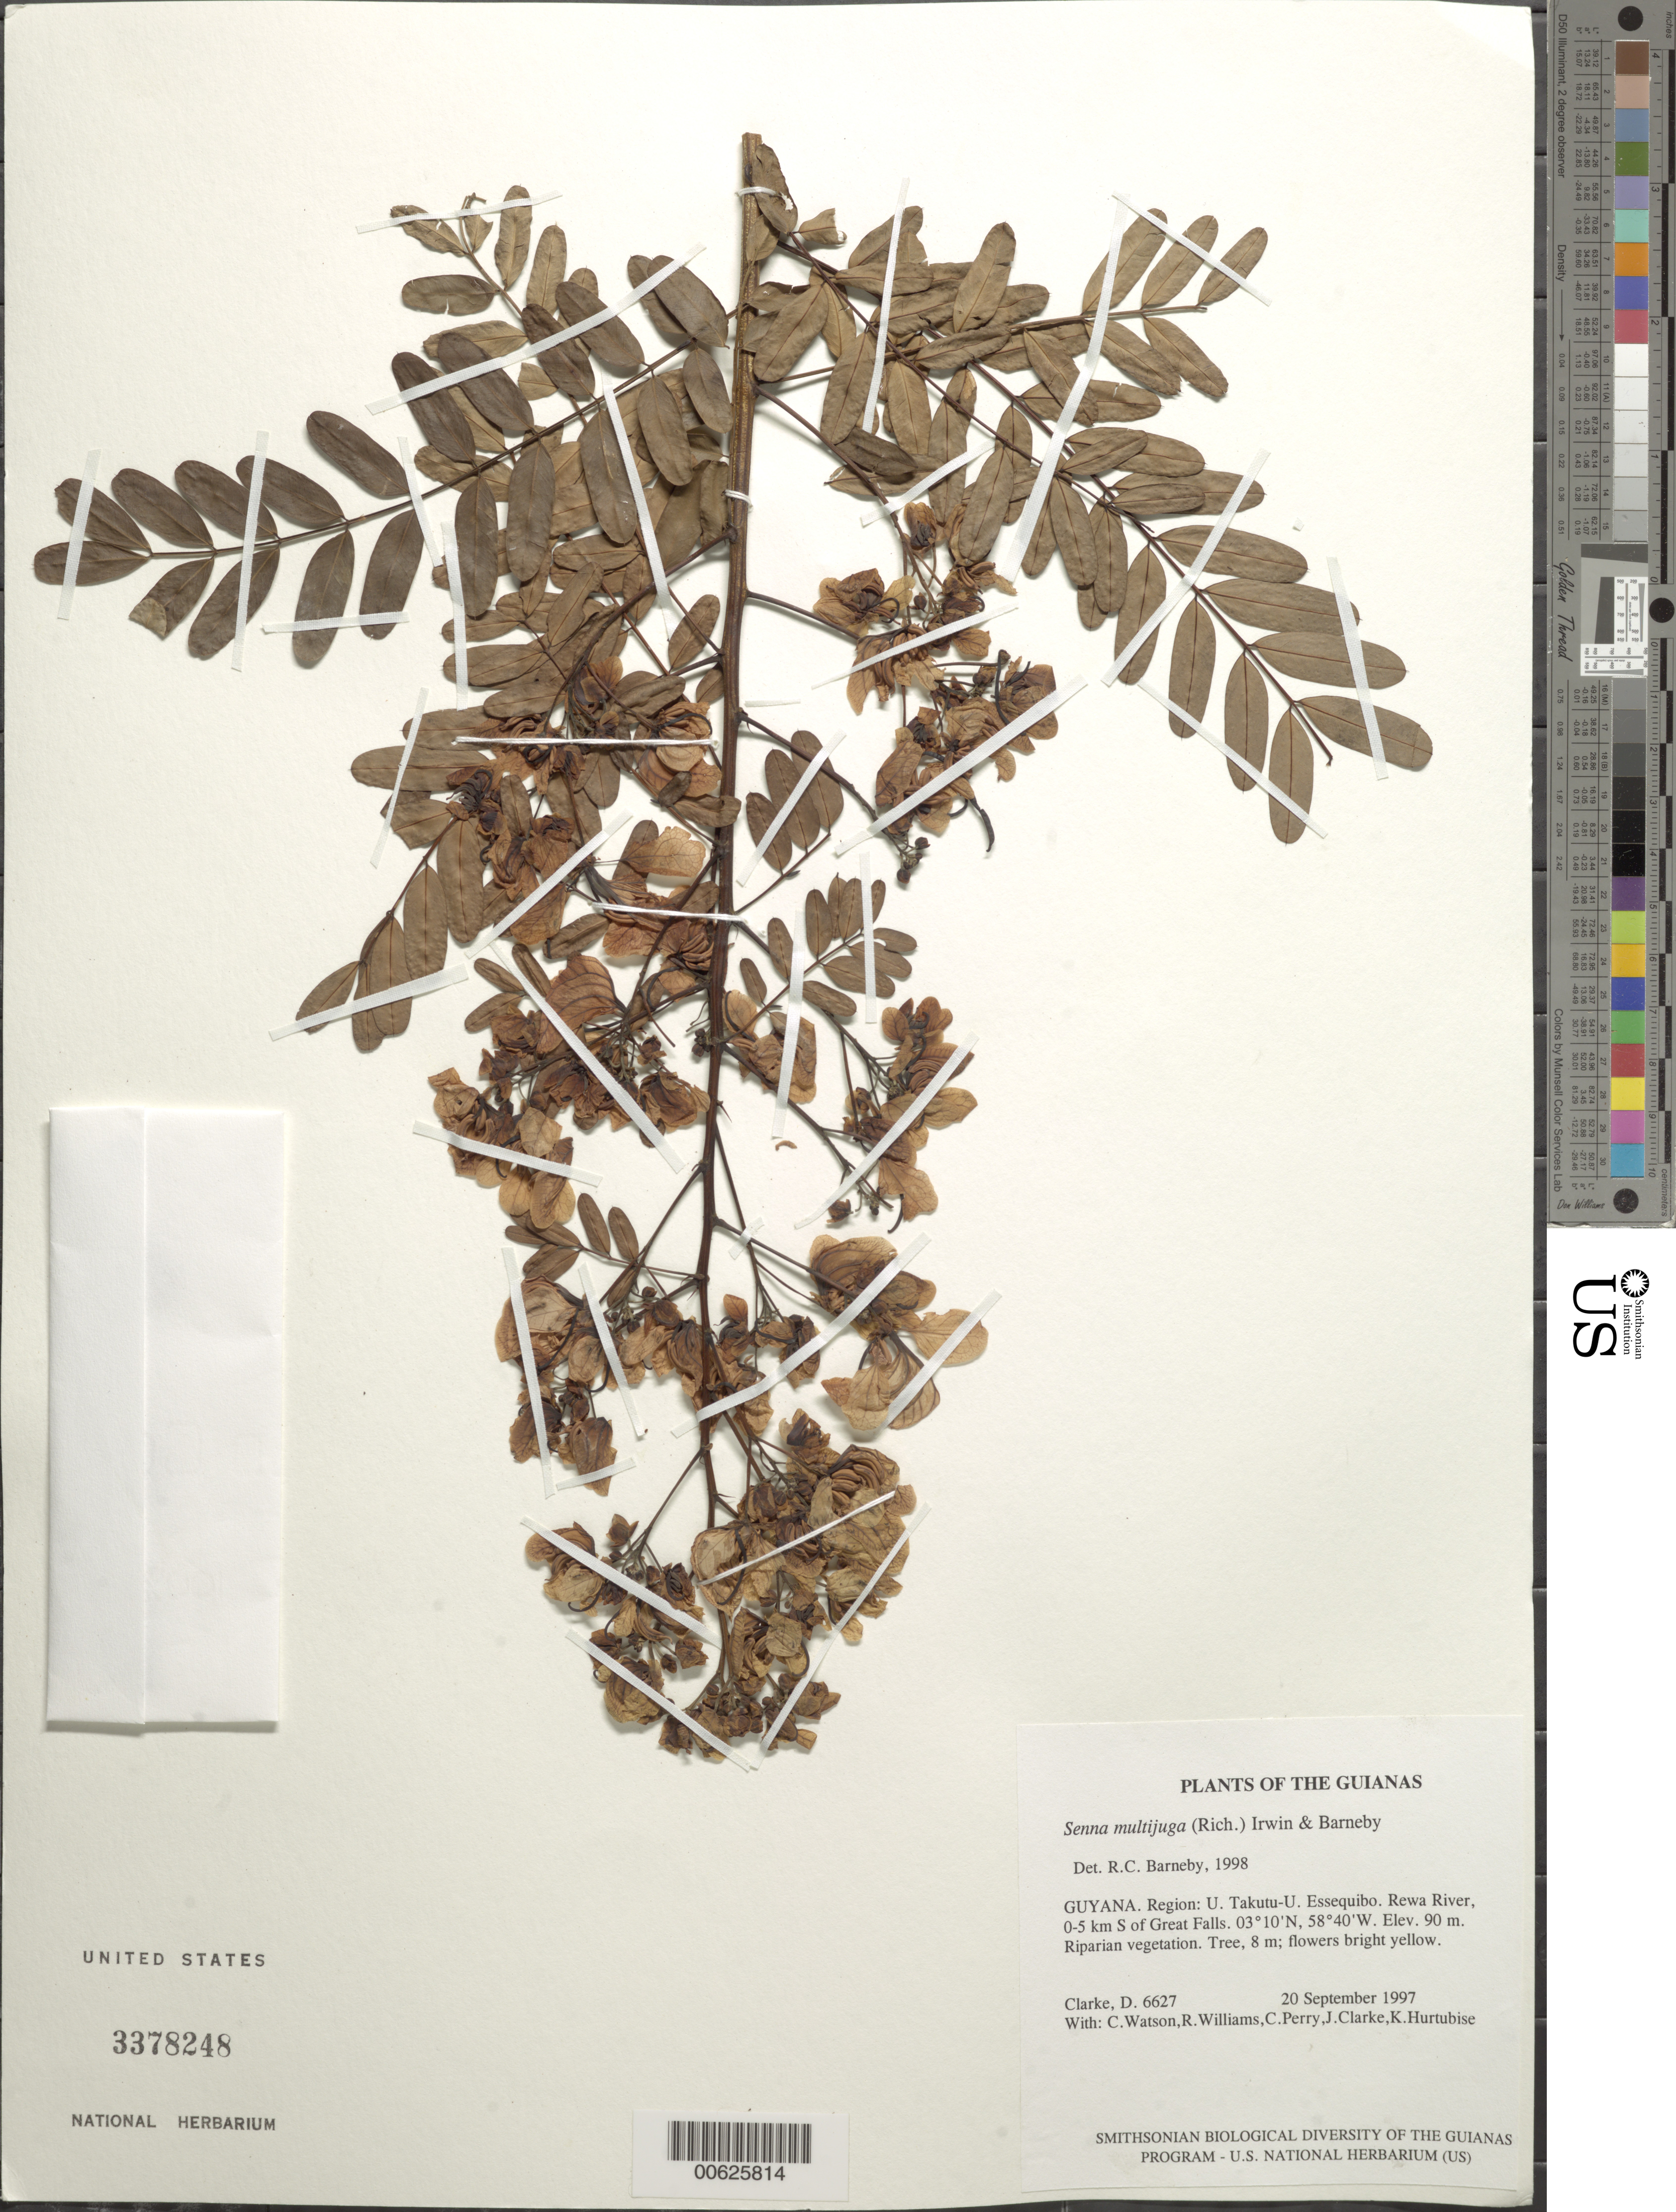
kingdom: Plantae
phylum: Tracheophyta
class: Magnoliopsida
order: Fabales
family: Fabaceae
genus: Senna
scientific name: Senna multijuga var. multijuga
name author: (Rich.) H.S. Irwin & Barneby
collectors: H. D. Clarke, C. Watson, R. Williams, C. Perry, J. Clarke & K. Hurtubise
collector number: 6627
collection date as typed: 20 September 1997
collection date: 1997-09-20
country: Guyana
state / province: U. Takutu-U. Essequibo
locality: Rewa River, 0-5 km S of Great Falls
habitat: Riparian vegetation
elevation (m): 90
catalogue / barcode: US 3378248